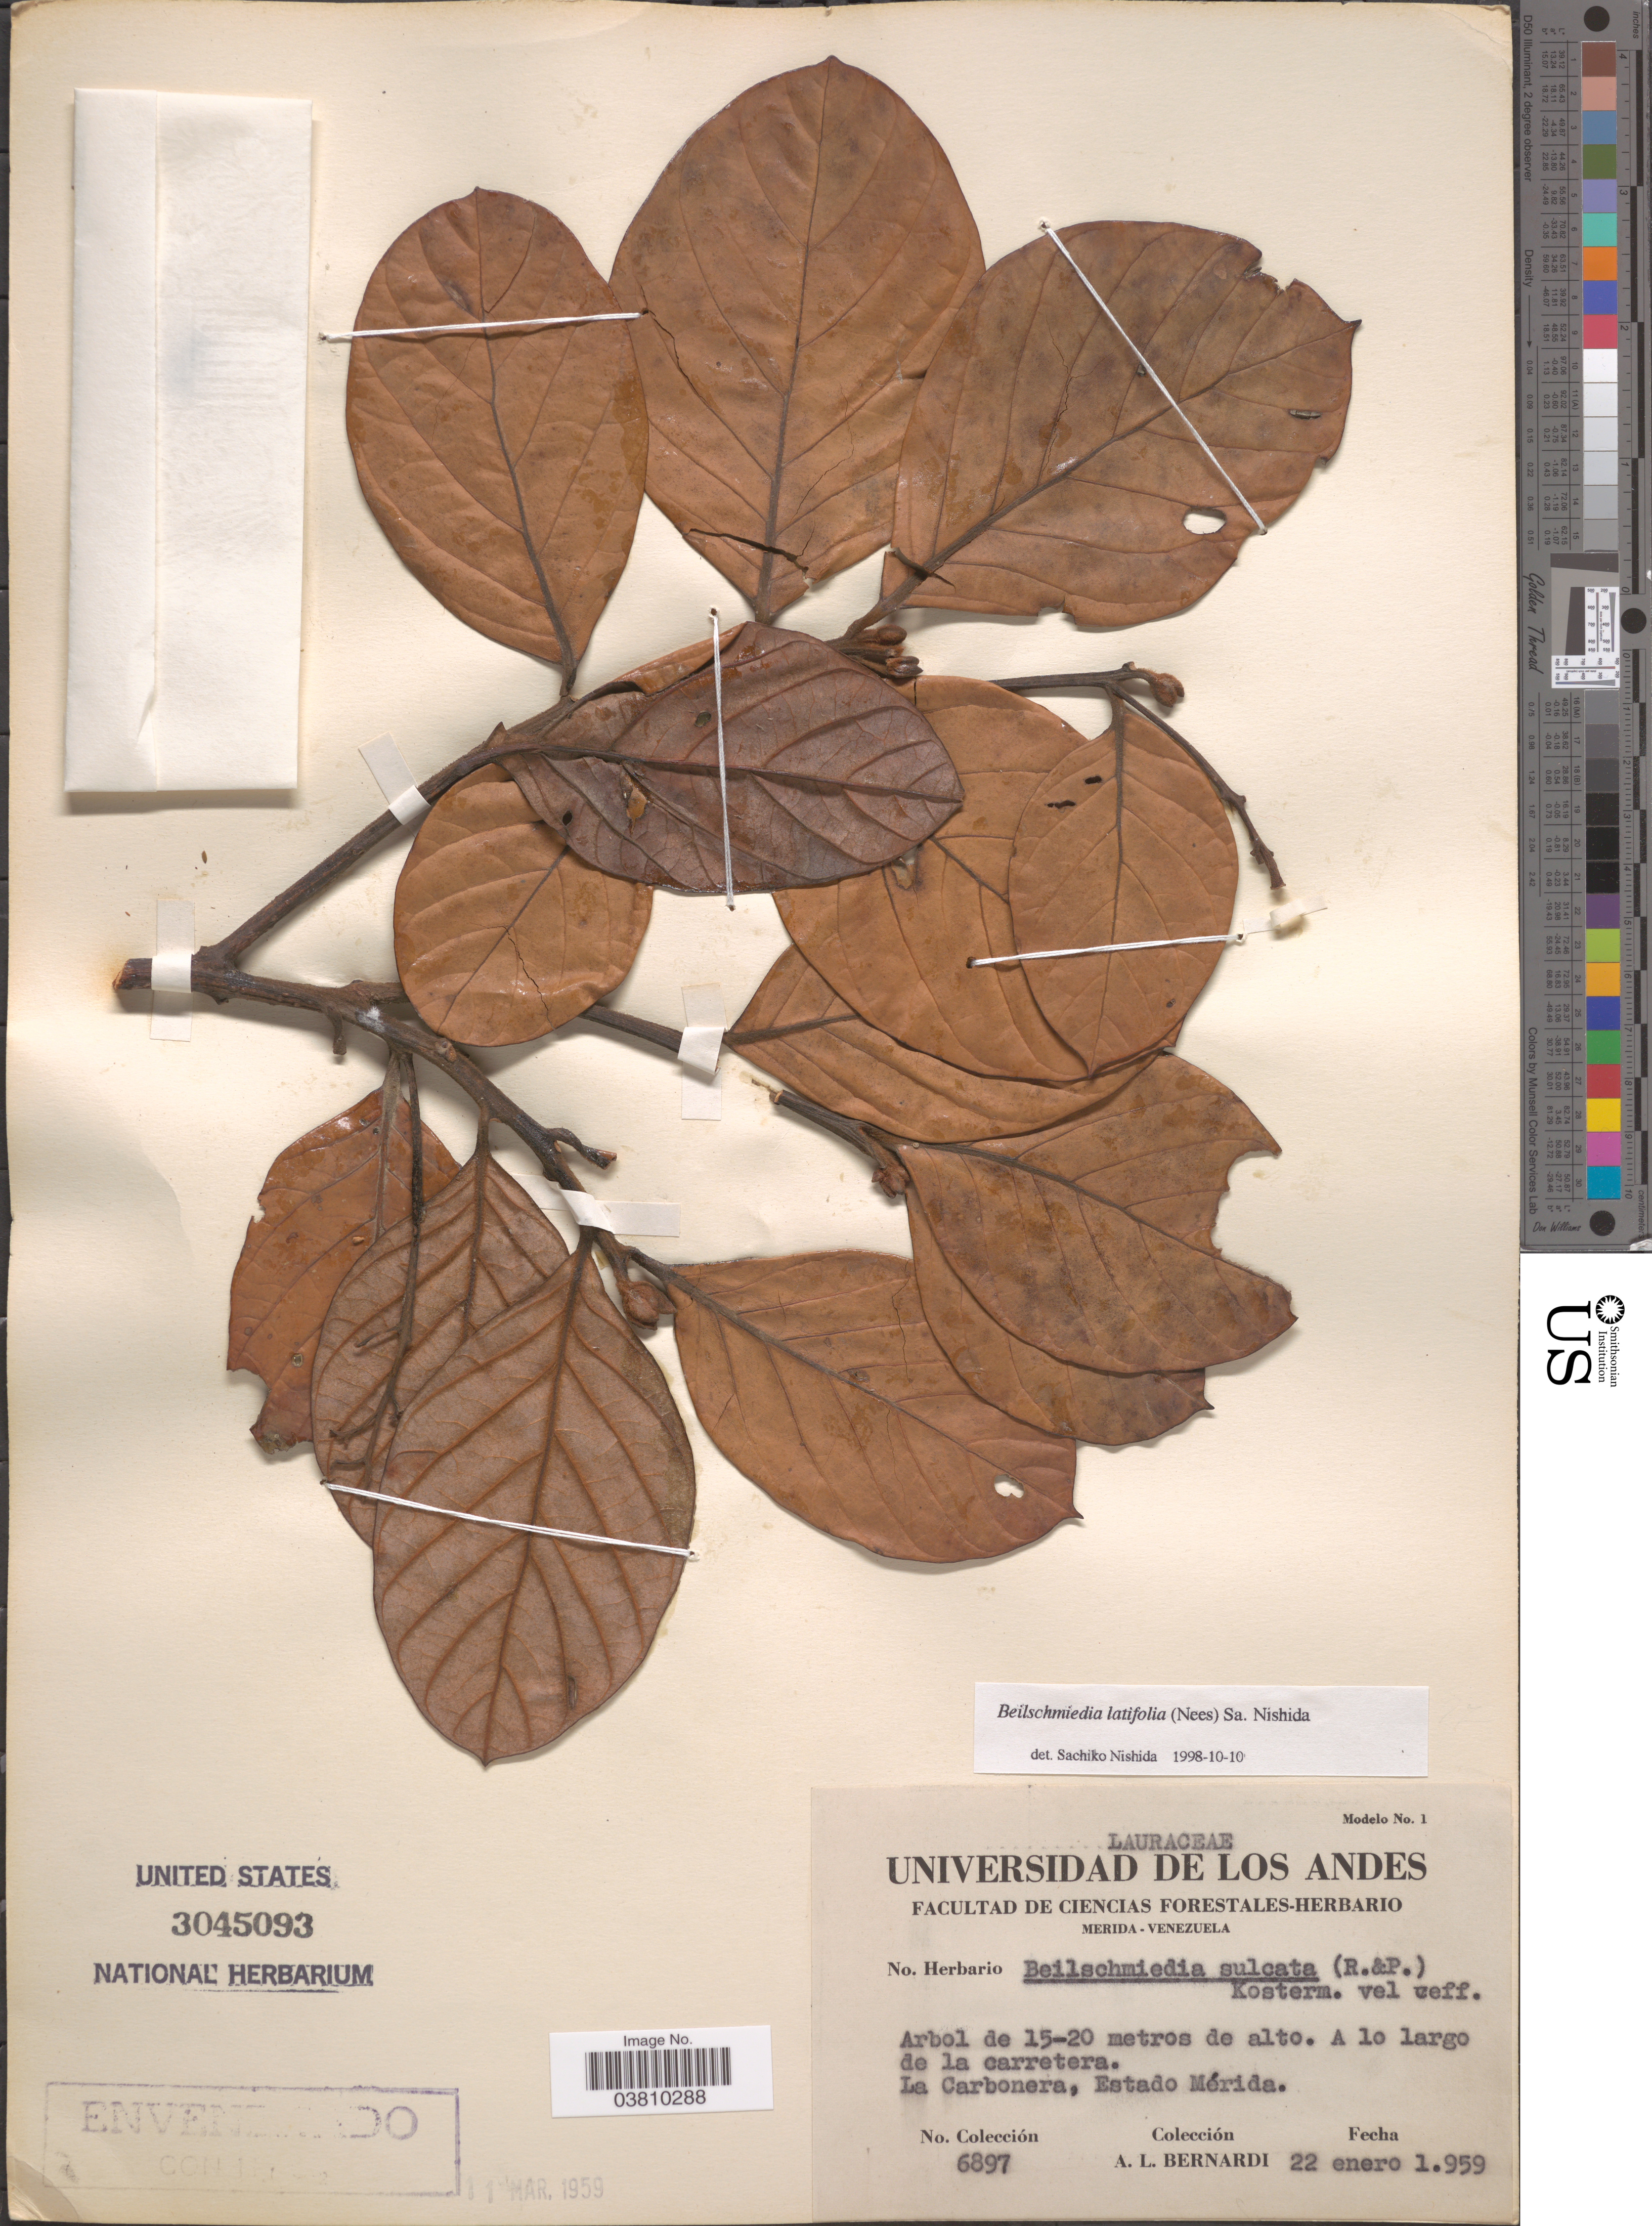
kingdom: Plantae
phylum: Tracheophyta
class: Magnoliopsida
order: Laurales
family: Lauraceae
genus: Beilschmiedia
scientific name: Beilschmiedia latifolia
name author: (Nees) Sach. Nishida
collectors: A. L. Bernardi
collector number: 6897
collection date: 1959-01-22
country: Venezuela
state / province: Merida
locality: La Carbonera.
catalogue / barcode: US 3045093